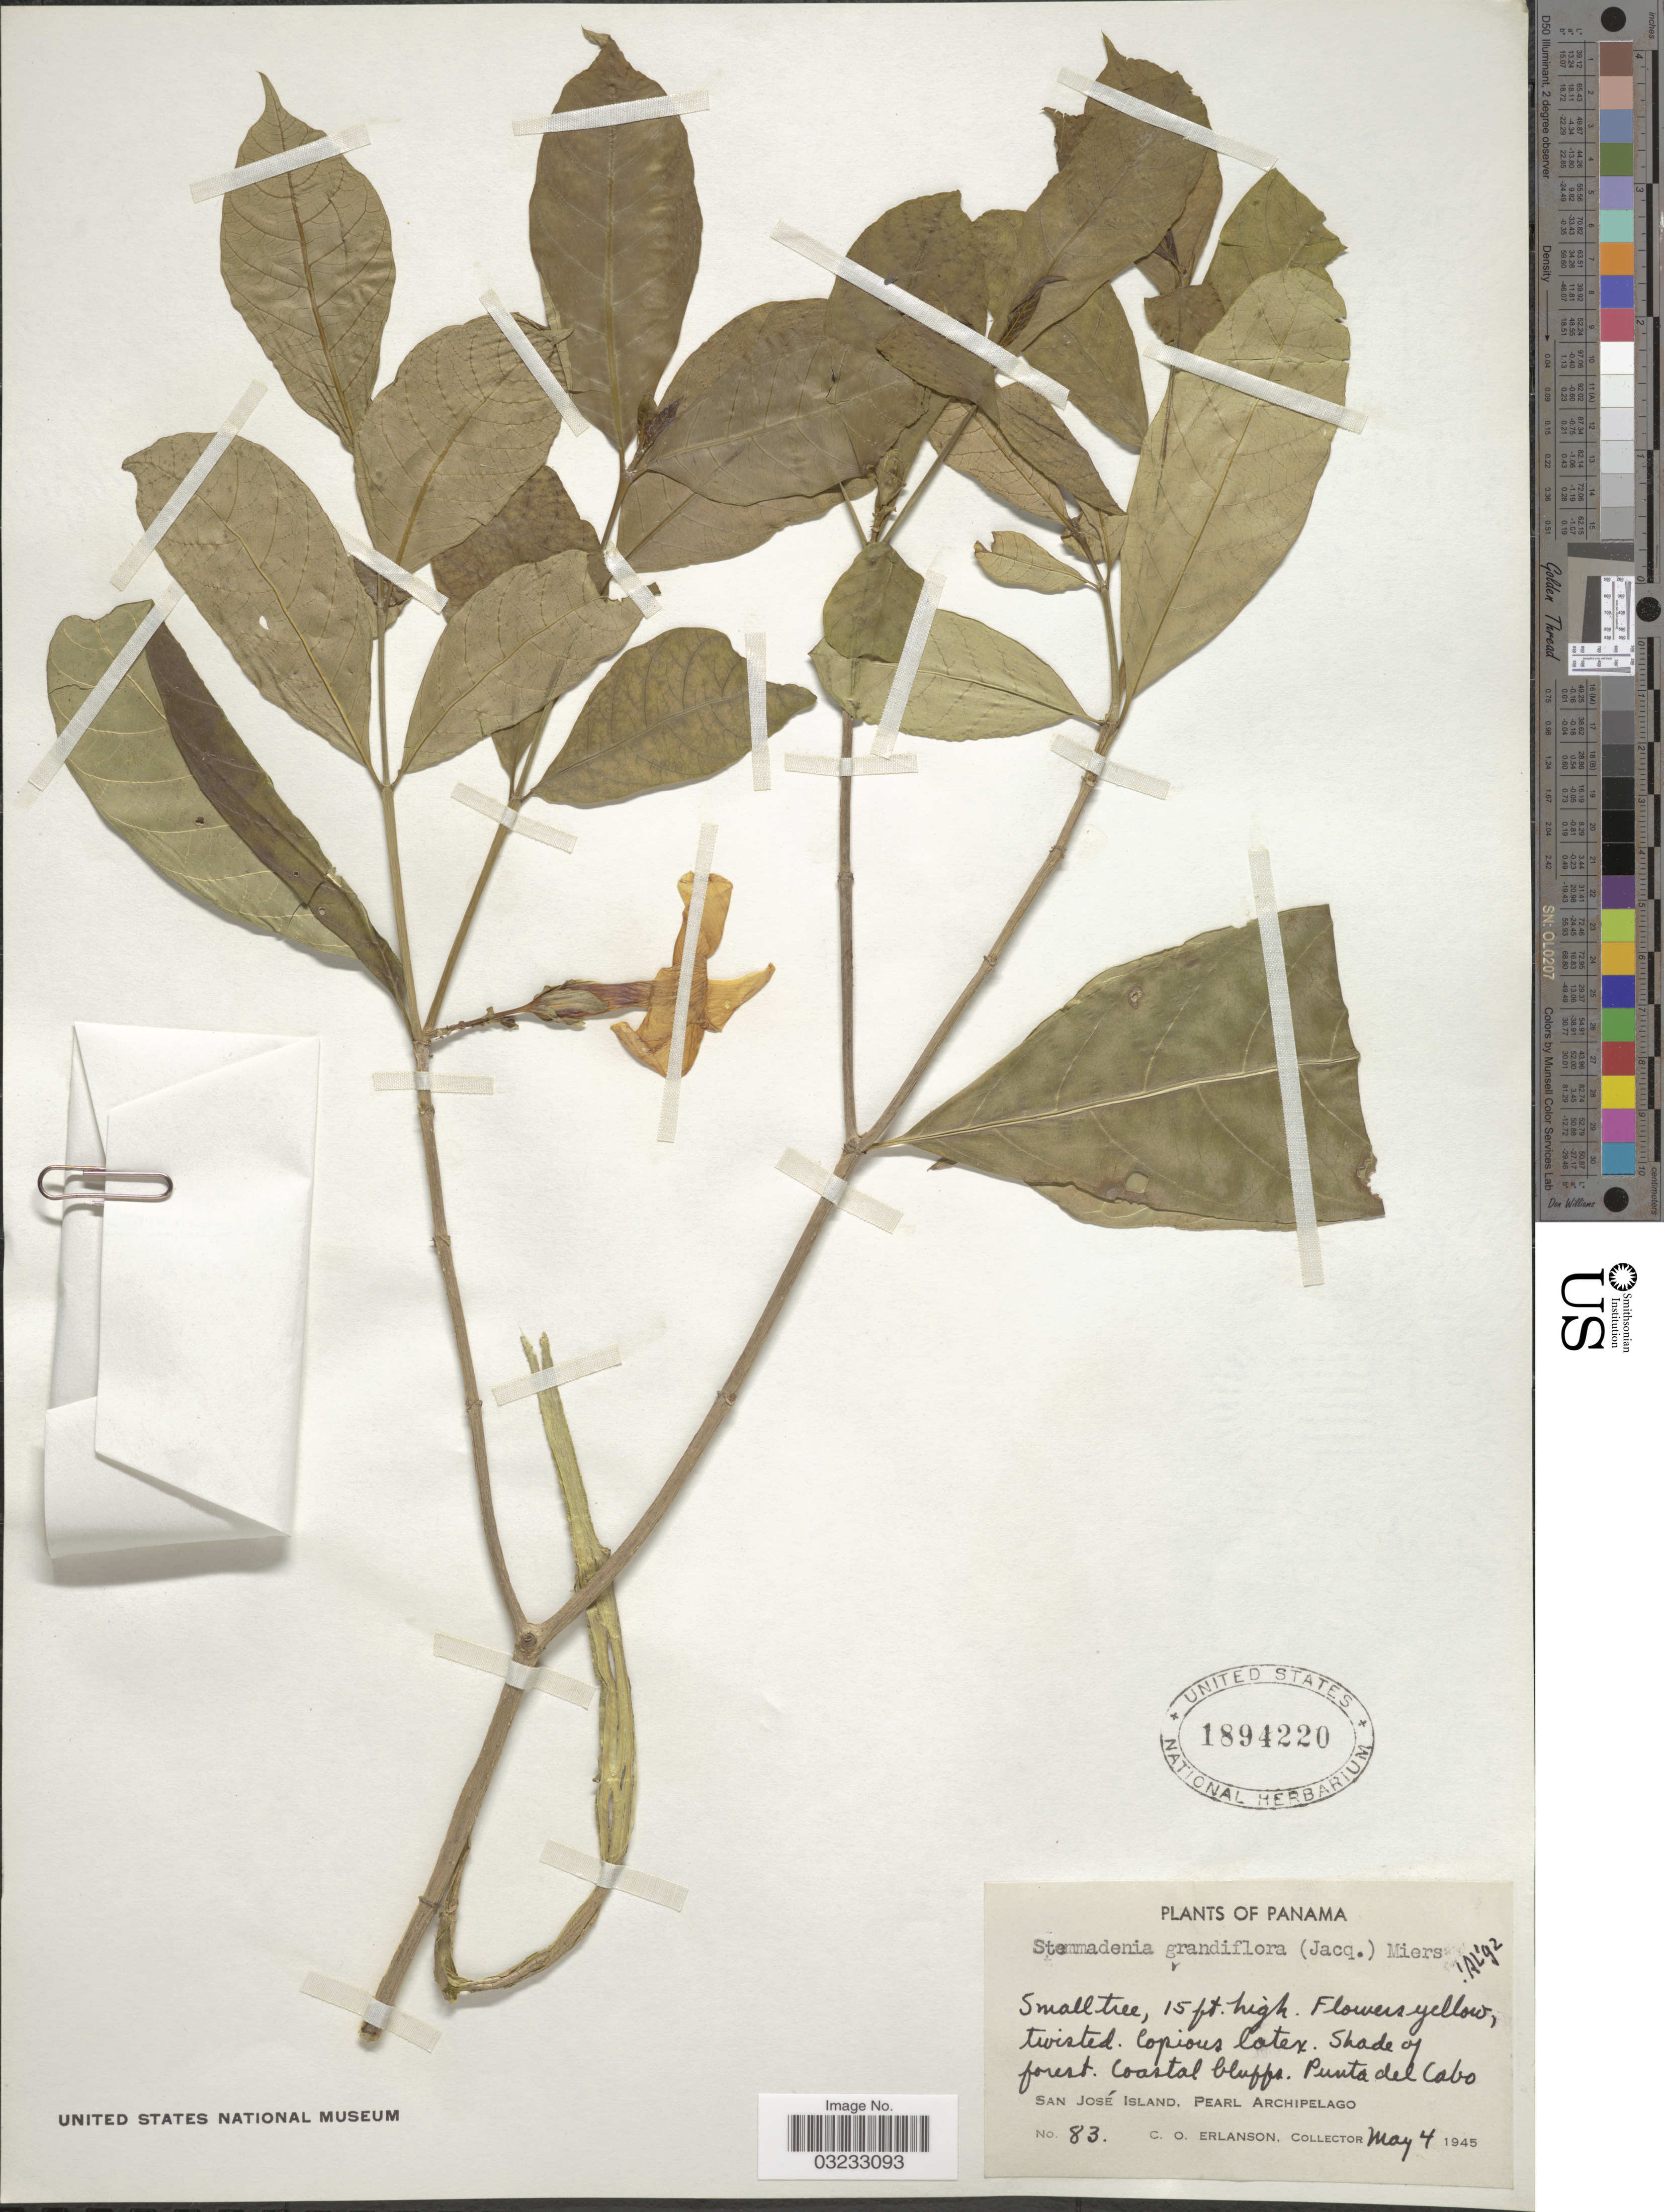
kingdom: Plantae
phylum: Tracheophyta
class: Magnoliopsida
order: Gentianales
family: Apocynaceae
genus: Stemmadenia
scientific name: Stemmadenia grandiflora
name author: (Jacq.) Miers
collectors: C. O. Erlanson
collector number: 83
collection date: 1945-05-04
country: Panama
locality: Punta del Cabo. San José Island, Pearl Archipelago.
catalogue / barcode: US 1894220